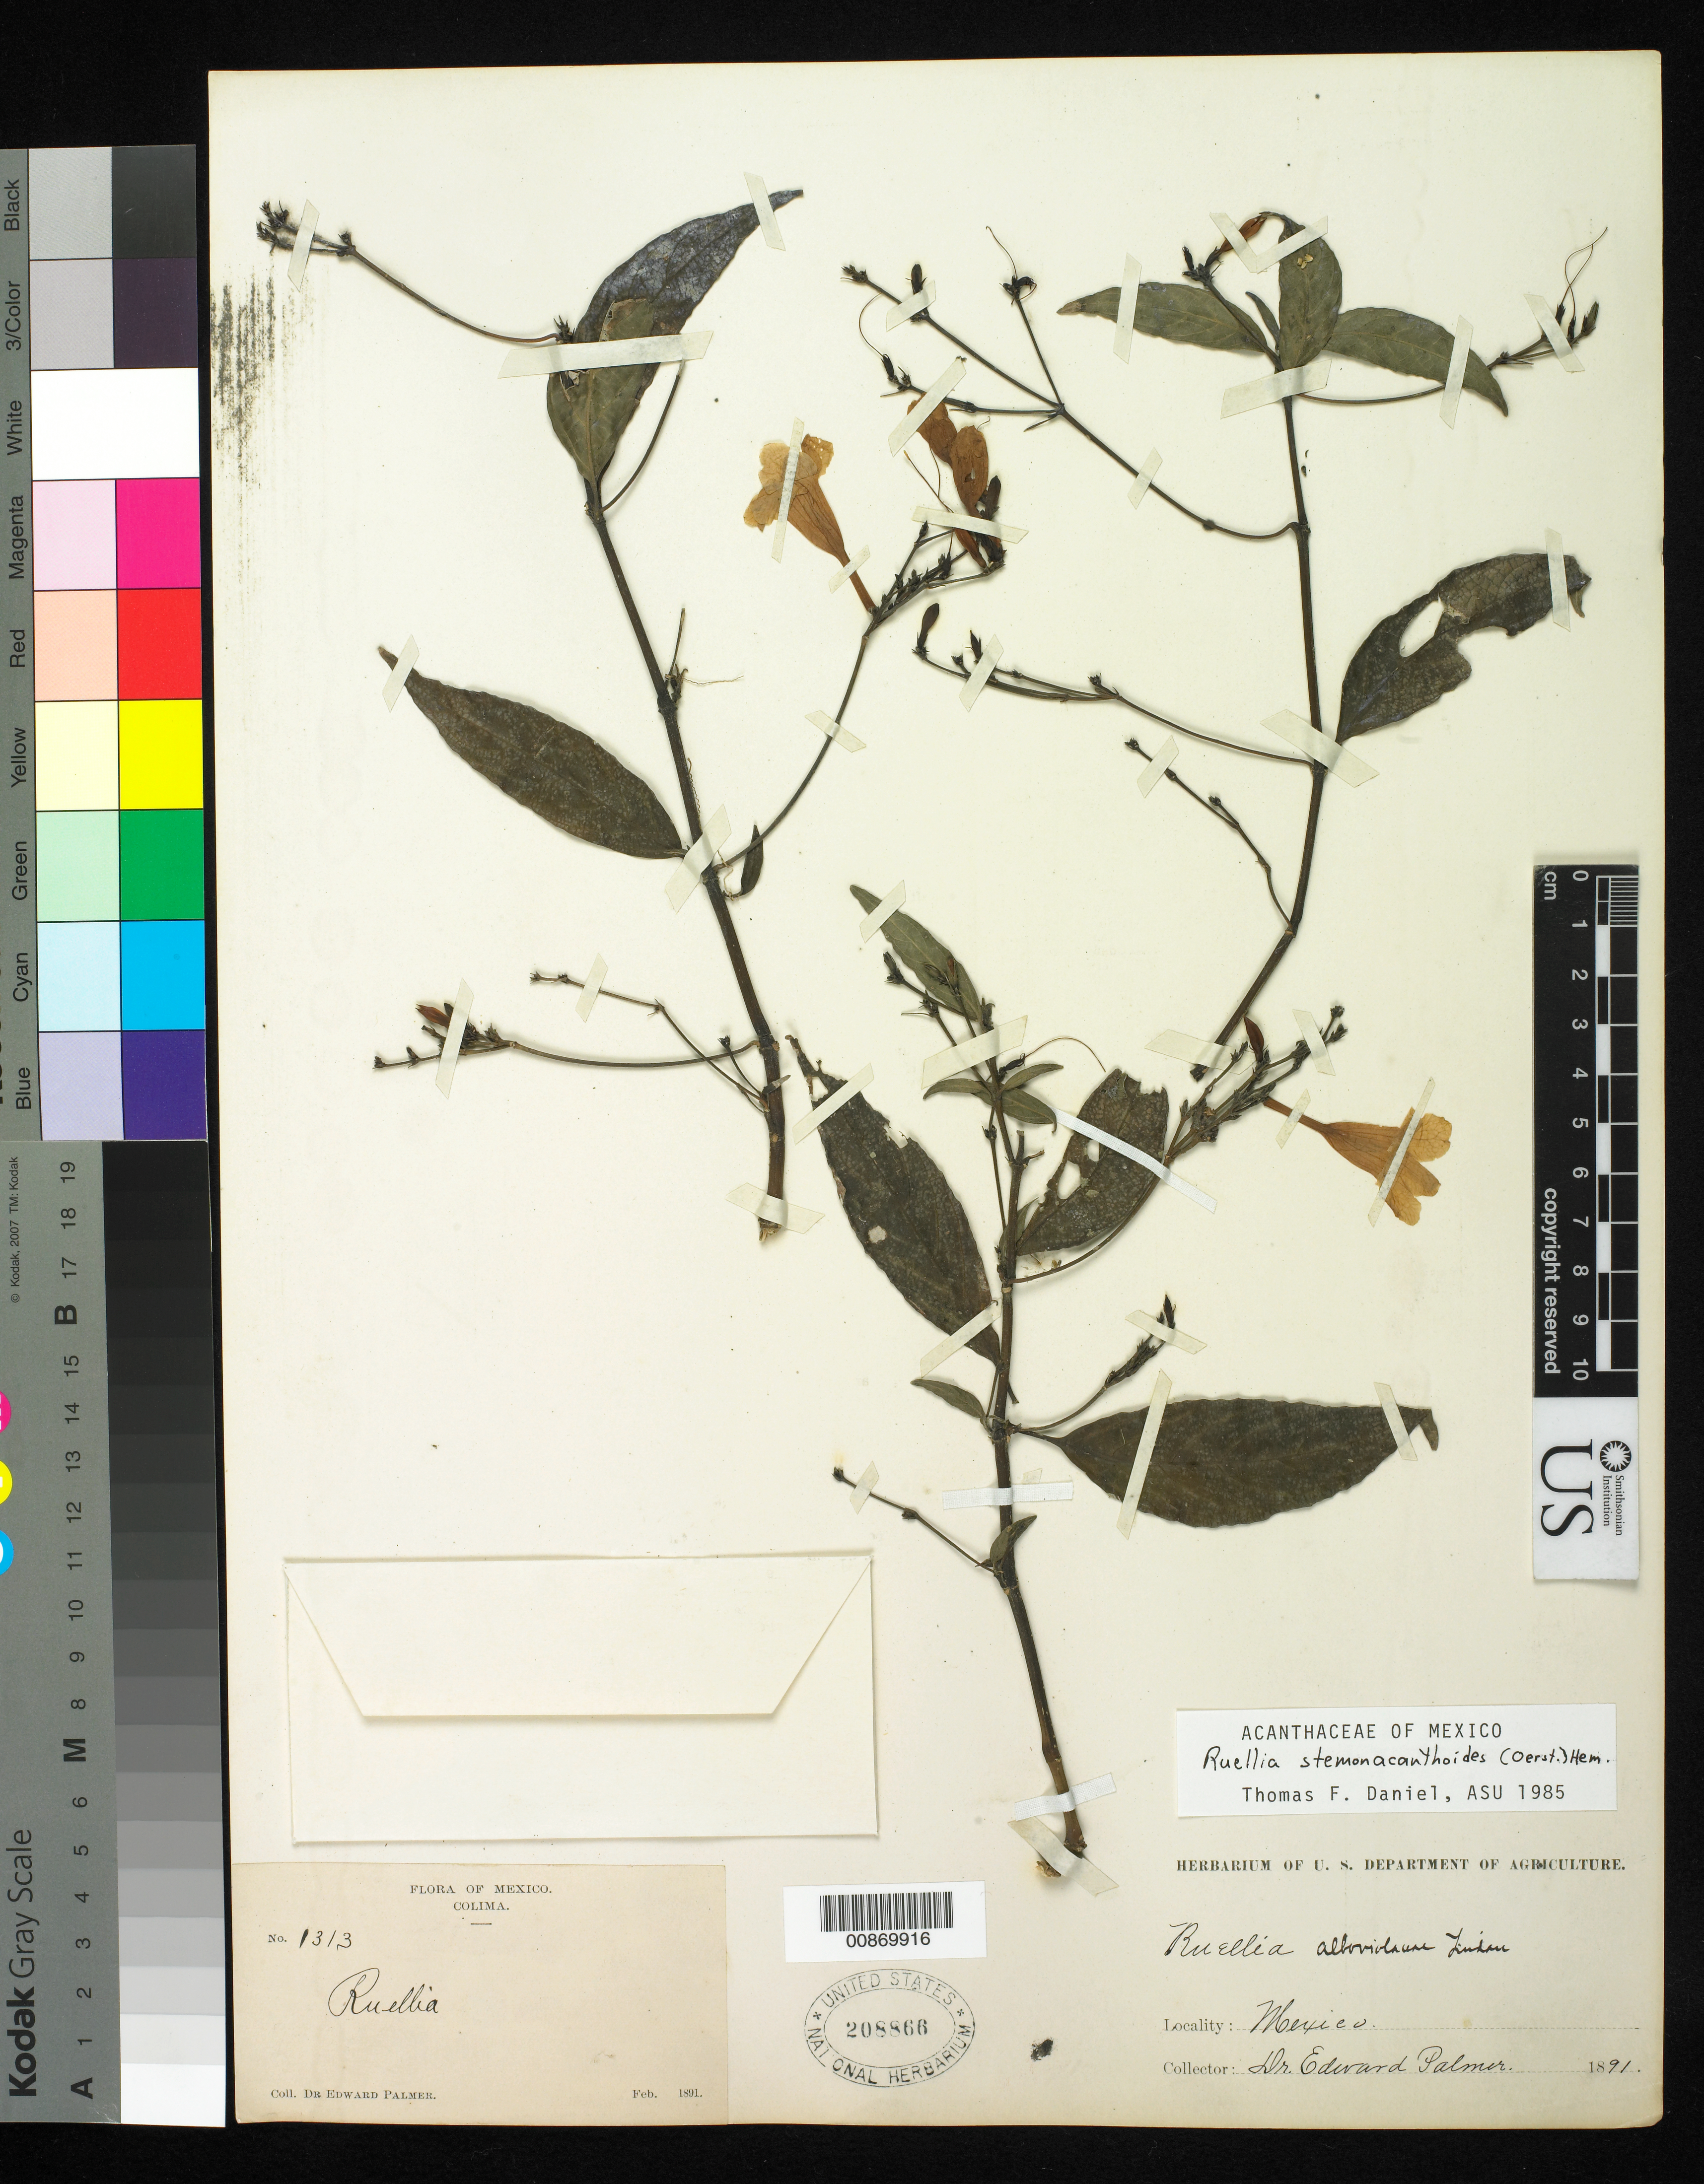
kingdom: Plantae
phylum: Tracheophyta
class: Magnoliopsida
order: Lamiales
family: Acanthaceae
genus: Ruellia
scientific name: Ruellia stemonacanthoides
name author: (Oerst.) Hemsl.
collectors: E. Palmer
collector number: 1313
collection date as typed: Feb 1891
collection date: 1891-02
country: Mexico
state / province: Colima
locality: Colima.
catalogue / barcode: US 208866